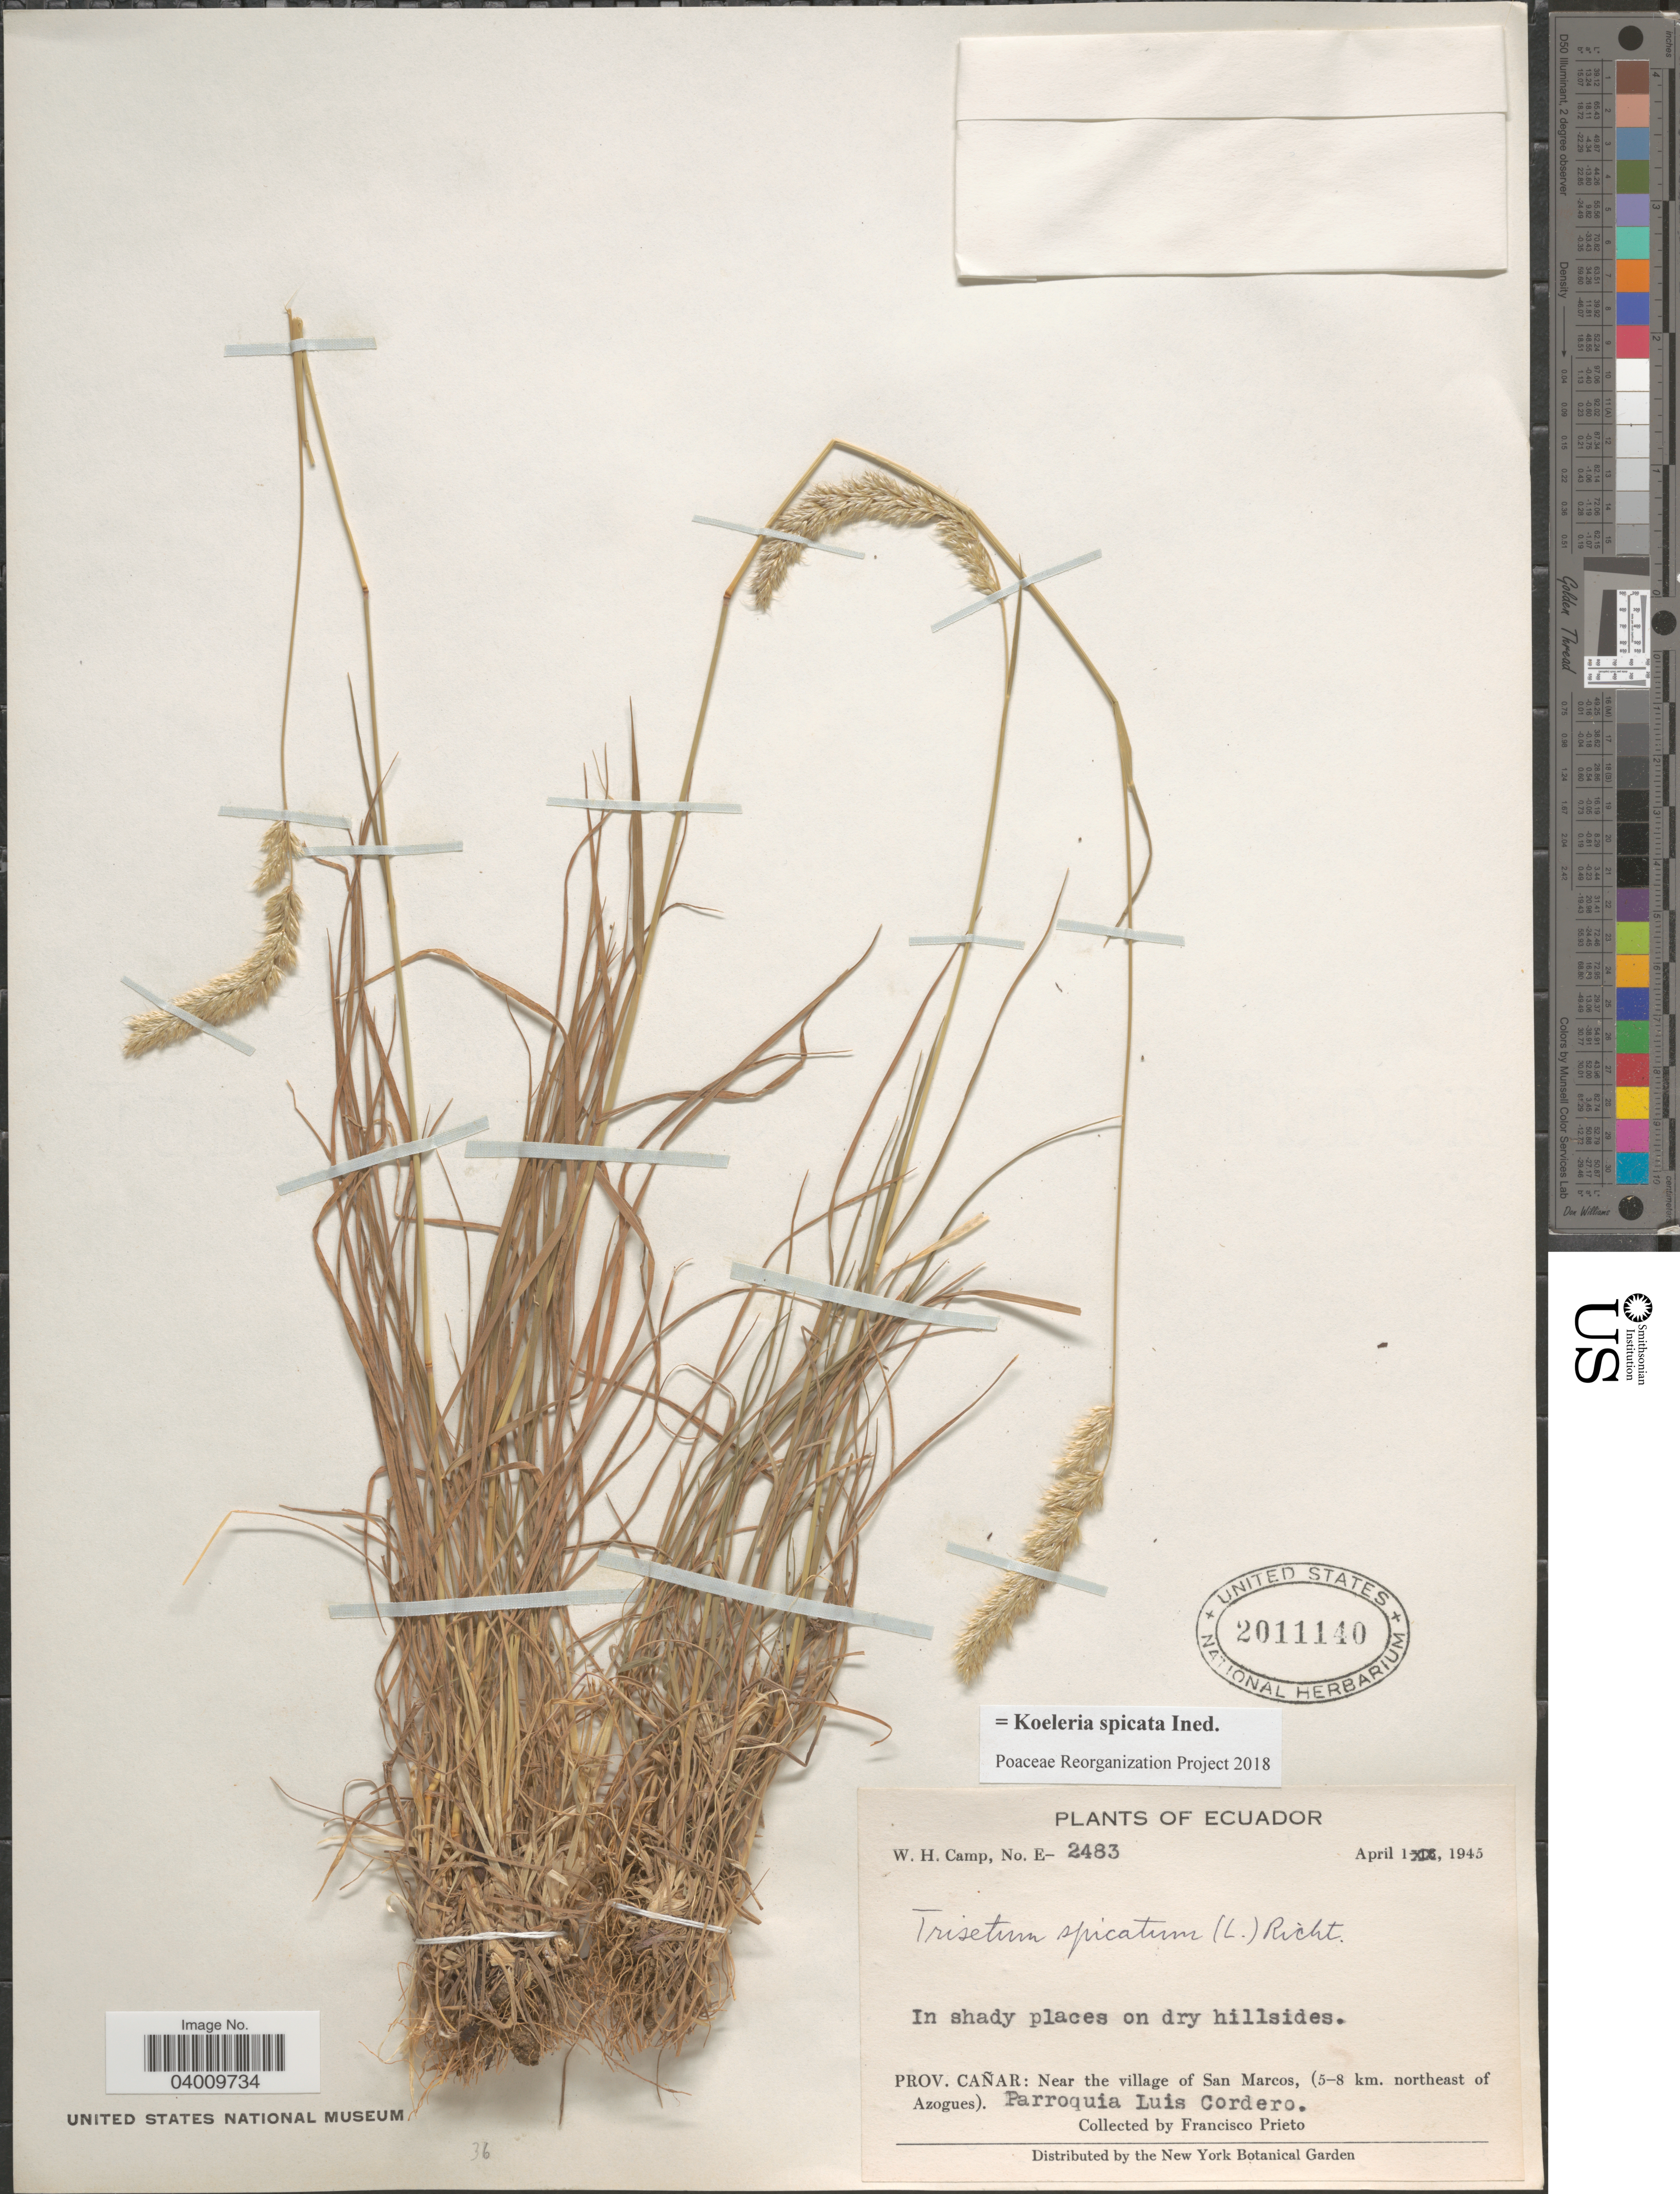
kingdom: Plantae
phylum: Tracheophyta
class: Liliopsida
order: Poales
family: Poaceae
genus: Koeleria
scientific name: Koeleria spicata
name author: (L.) Barberá et al.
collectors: W. H. Camp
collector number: E- 2483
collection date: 1945-04-01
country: Ecuador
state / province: Cañar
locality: Near the village of San Marcos, (5-8 km. northeast of Azogues). Parroquia Luis Cordero.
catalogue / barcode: US 2011140